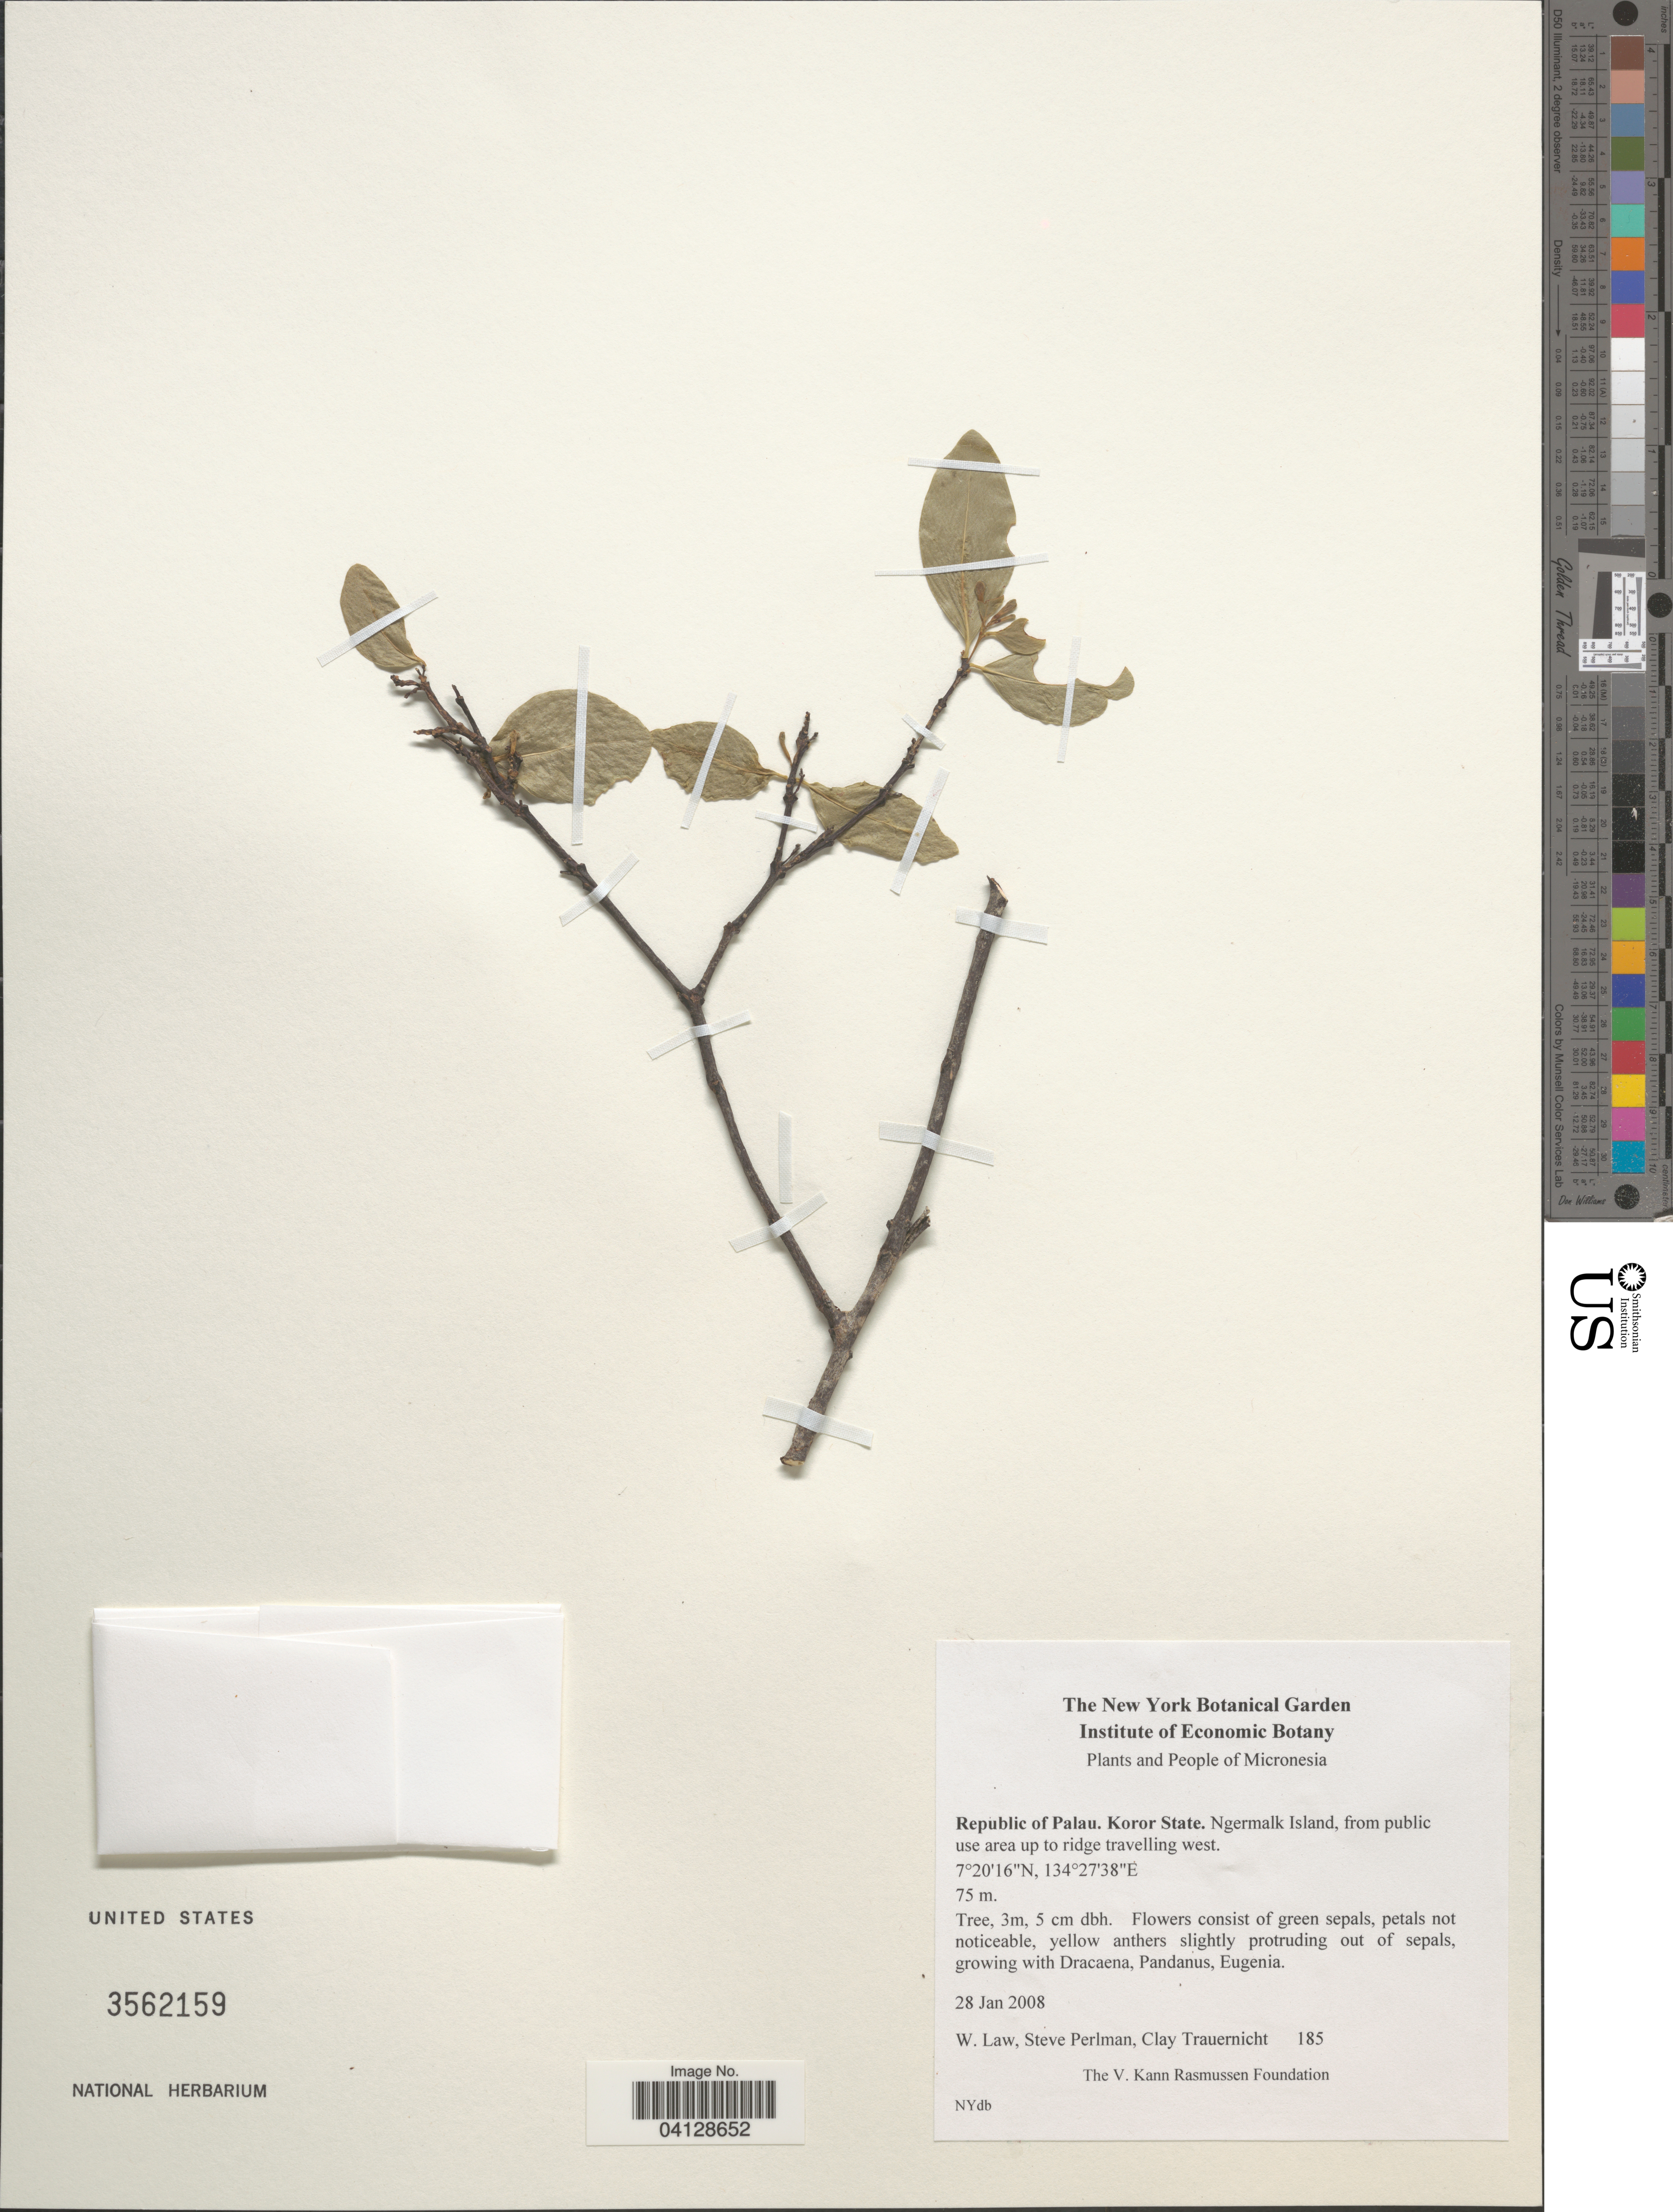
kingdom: Plantae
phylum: Tracheophyta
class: Magnoliopsida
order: Malvales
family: Thymelaeaceae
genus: Wikstroemia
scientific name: Wikstroemia elliptica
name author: Merr.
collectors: W. Law, S. Perlman & C. Trauernicht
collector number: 185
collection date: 2008-01-28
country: Palau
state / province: Koror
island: Ngermalk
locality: Micronesia. Republic of Palau. Koror State. Ngermalk Island, from public use area up to ridge travelling west.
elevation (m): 75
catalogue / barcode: US 3562159